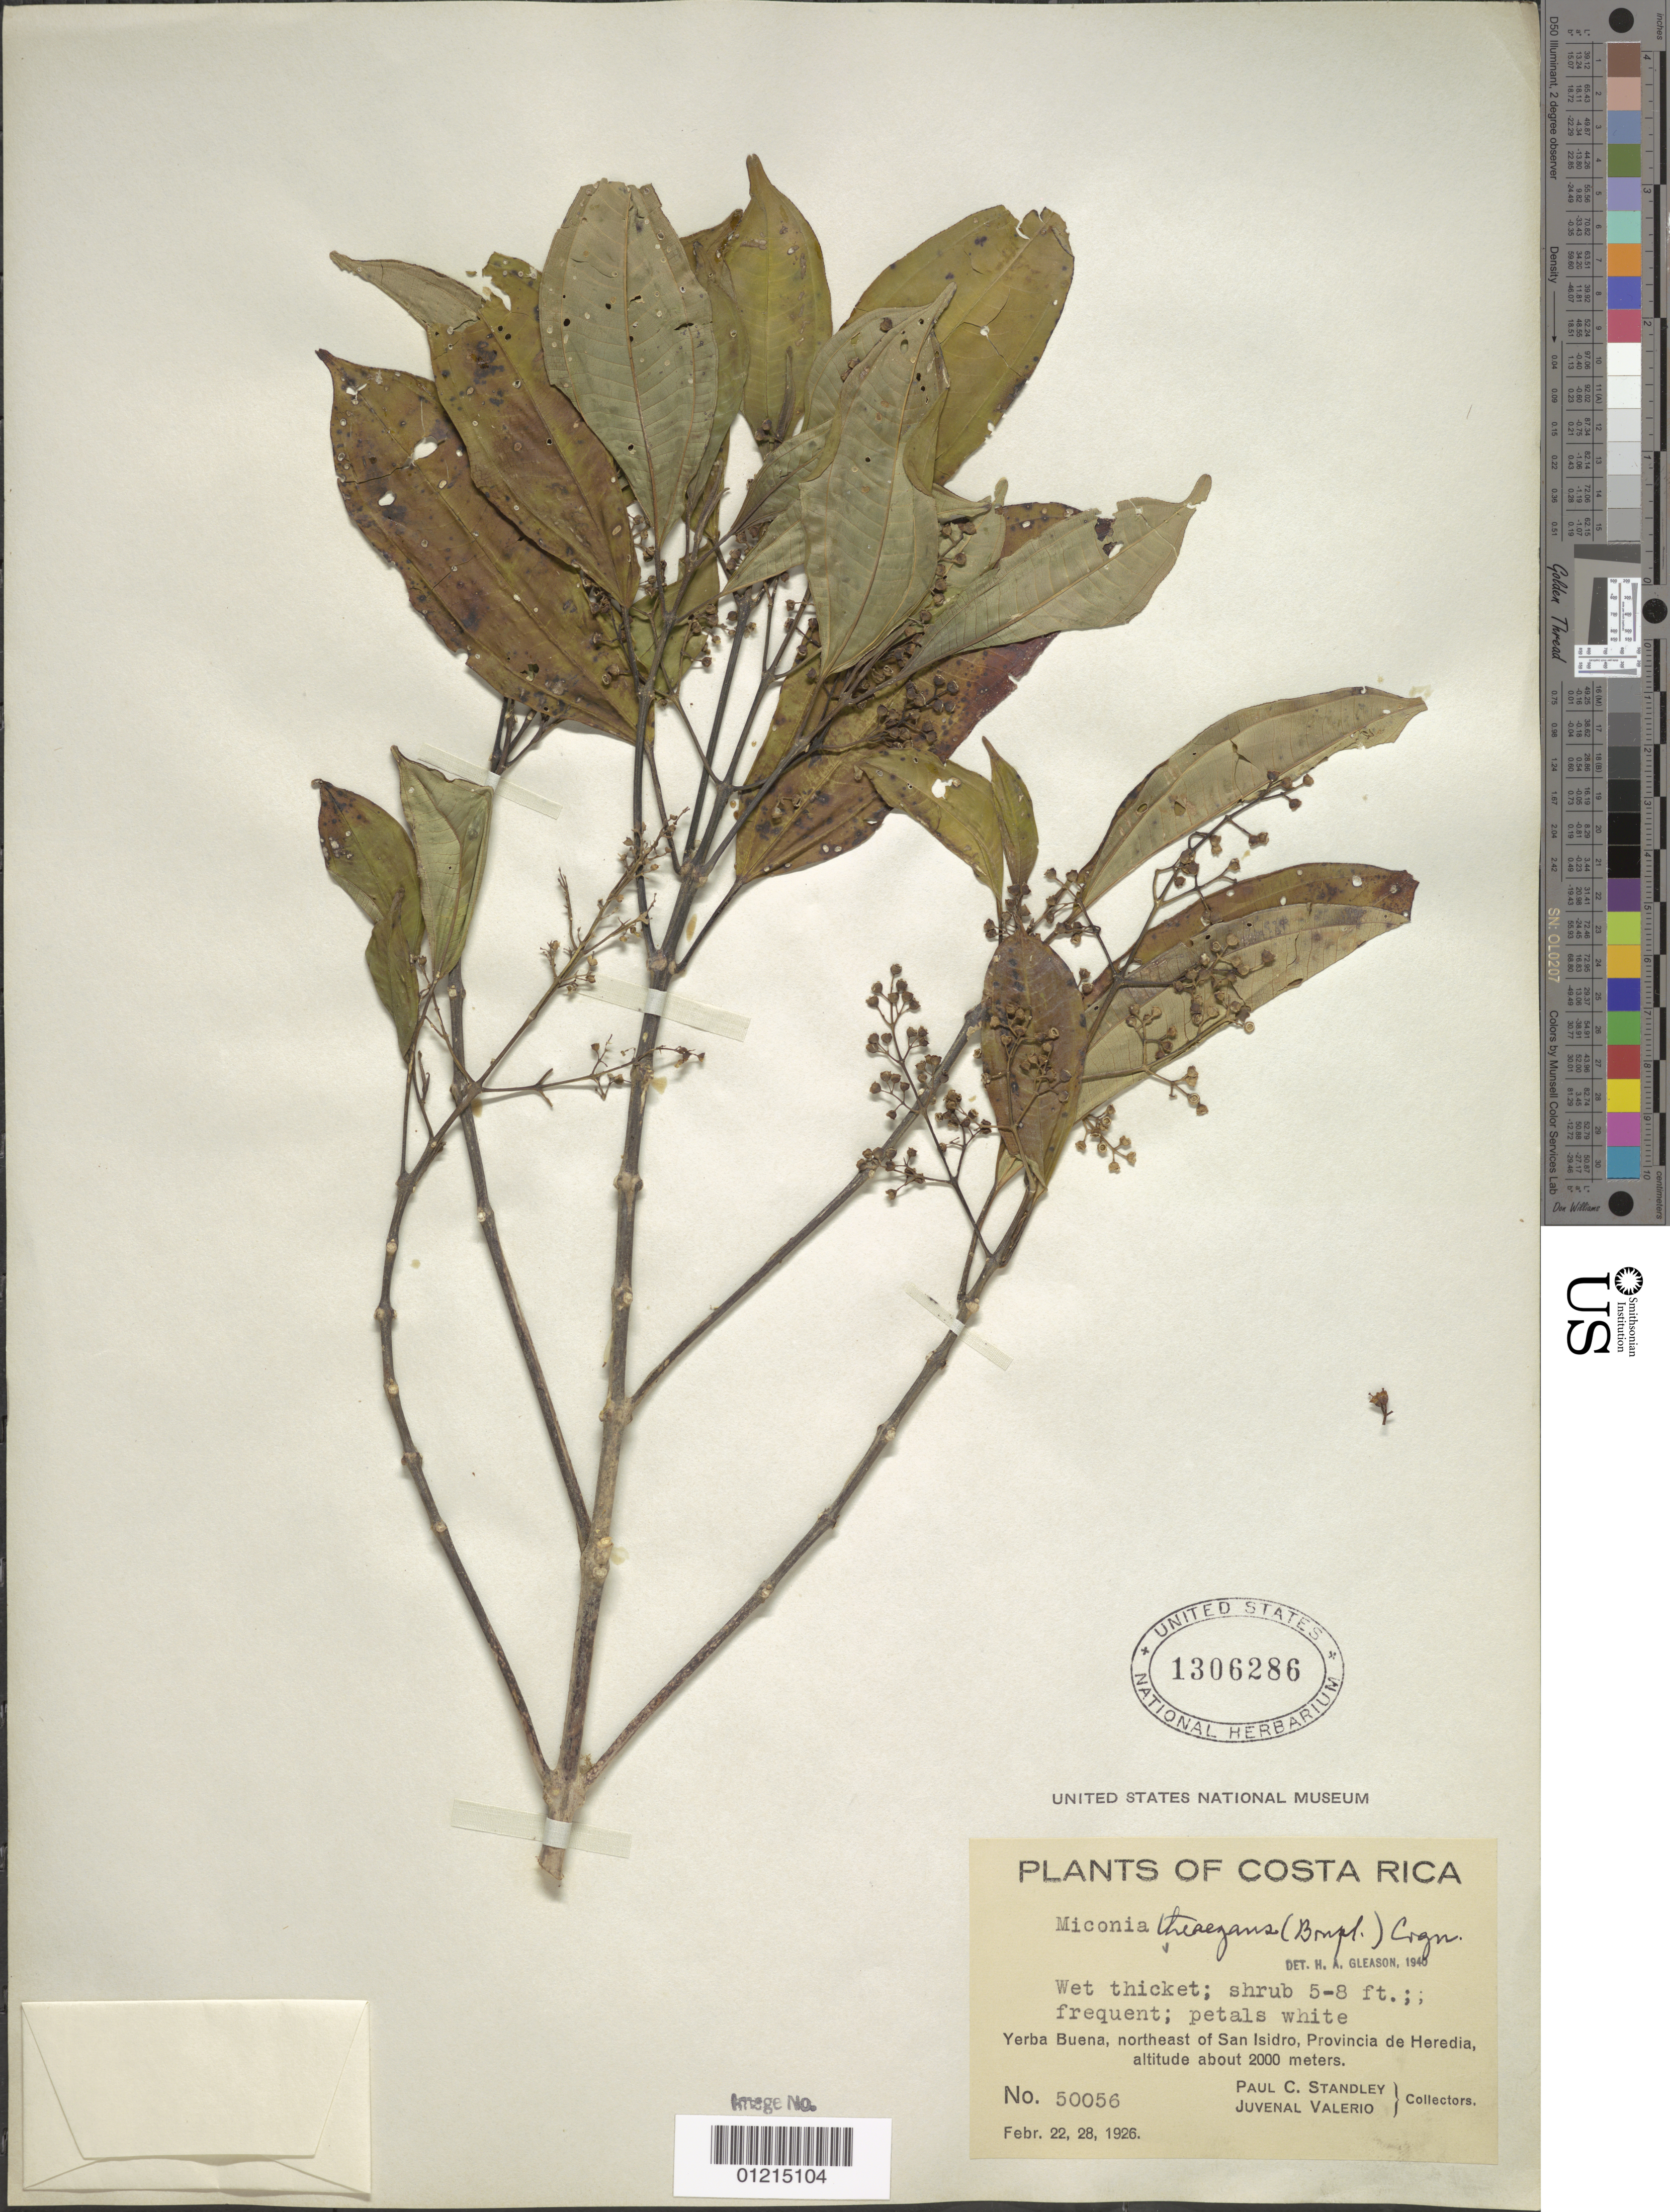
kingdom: Plantae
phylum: Tracheophyta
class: Magnoliopsida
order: Myrtales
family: Melastomataceae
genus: Miconia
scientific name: Miconia theizans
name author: (Bonpl.) Cogn.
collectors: P. C. Standley & J. Valerio R.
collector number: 50056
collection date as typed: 22 Feb 1926 and 28 Feb 1926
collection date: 1926-02-22,1926-02-28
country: Costa Rica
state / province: Heredia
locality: Yerba Buena, NE of San Isidro.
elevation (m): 2000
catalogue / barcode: US 1306286